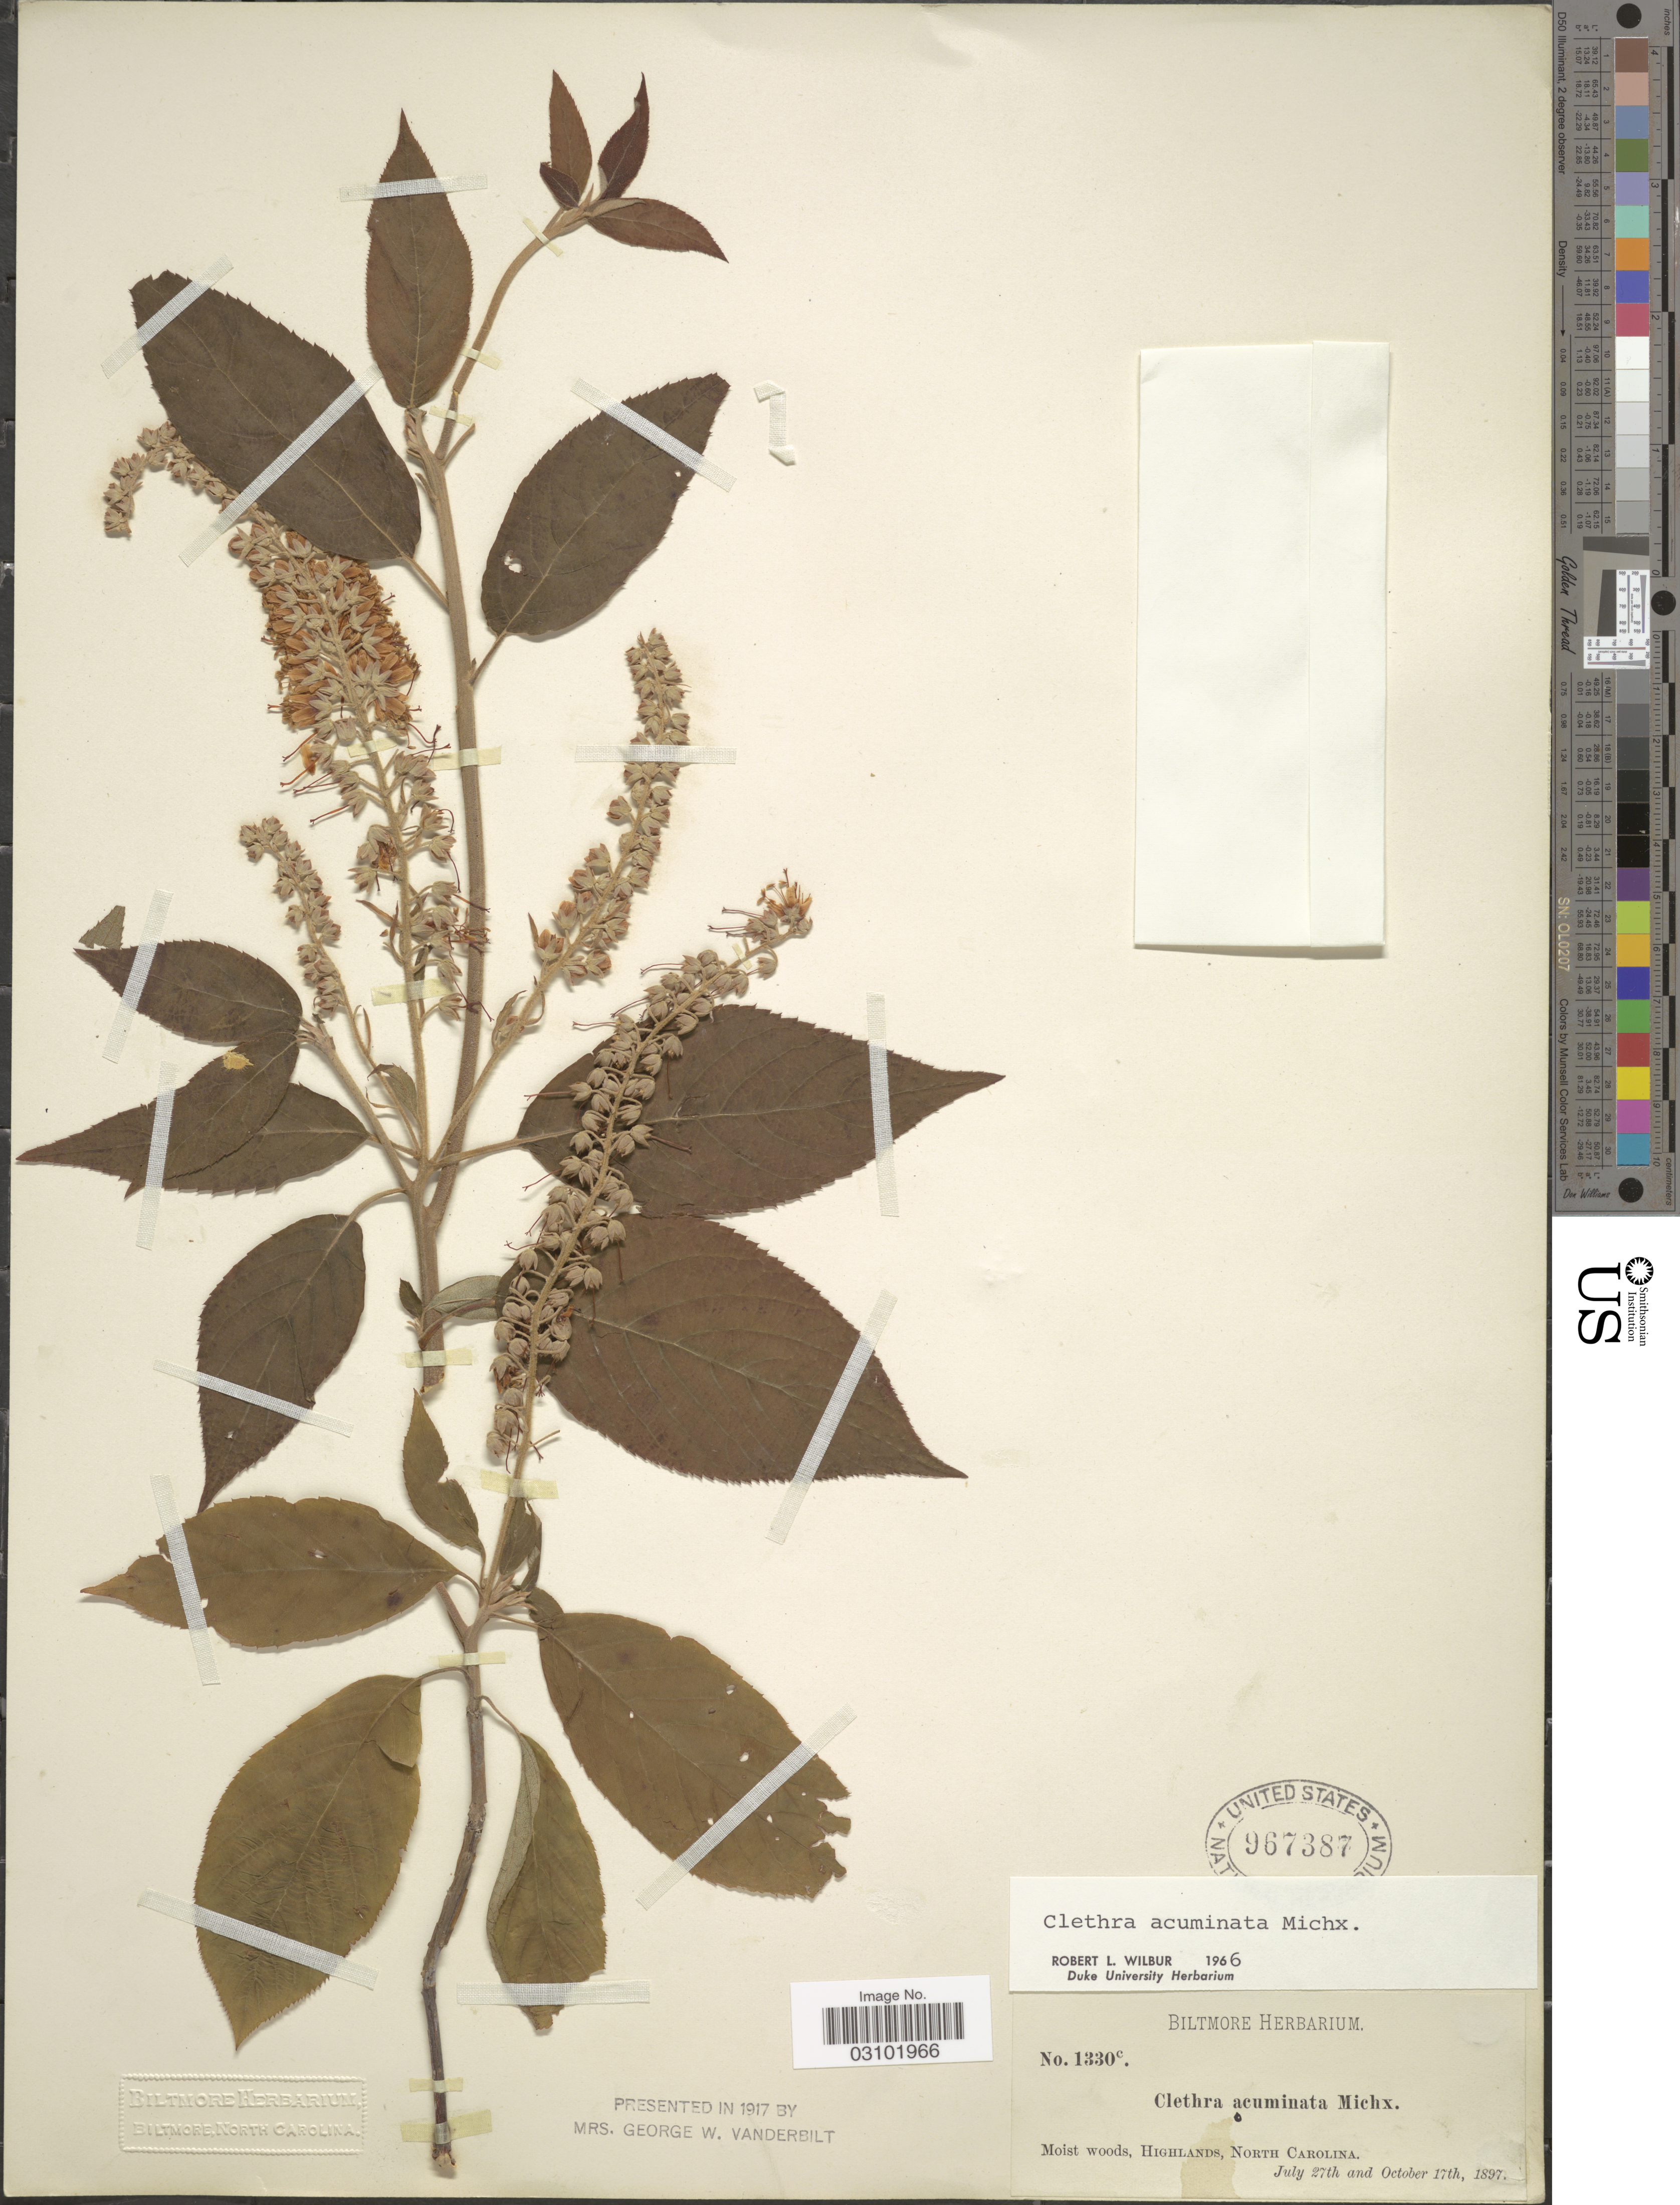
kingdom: Plantae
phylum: Tracheophyta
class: Magnoliopsida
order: Ericales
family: Clethraceae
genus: Clethra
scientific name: Clethra acuminata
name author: Michx.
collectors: ex herb. Biltmore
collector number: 1330c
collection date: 1897-07-27/1897-10-17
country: United States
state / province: North Carolina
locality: Moist woods, Highlands.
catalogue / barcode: US 967387